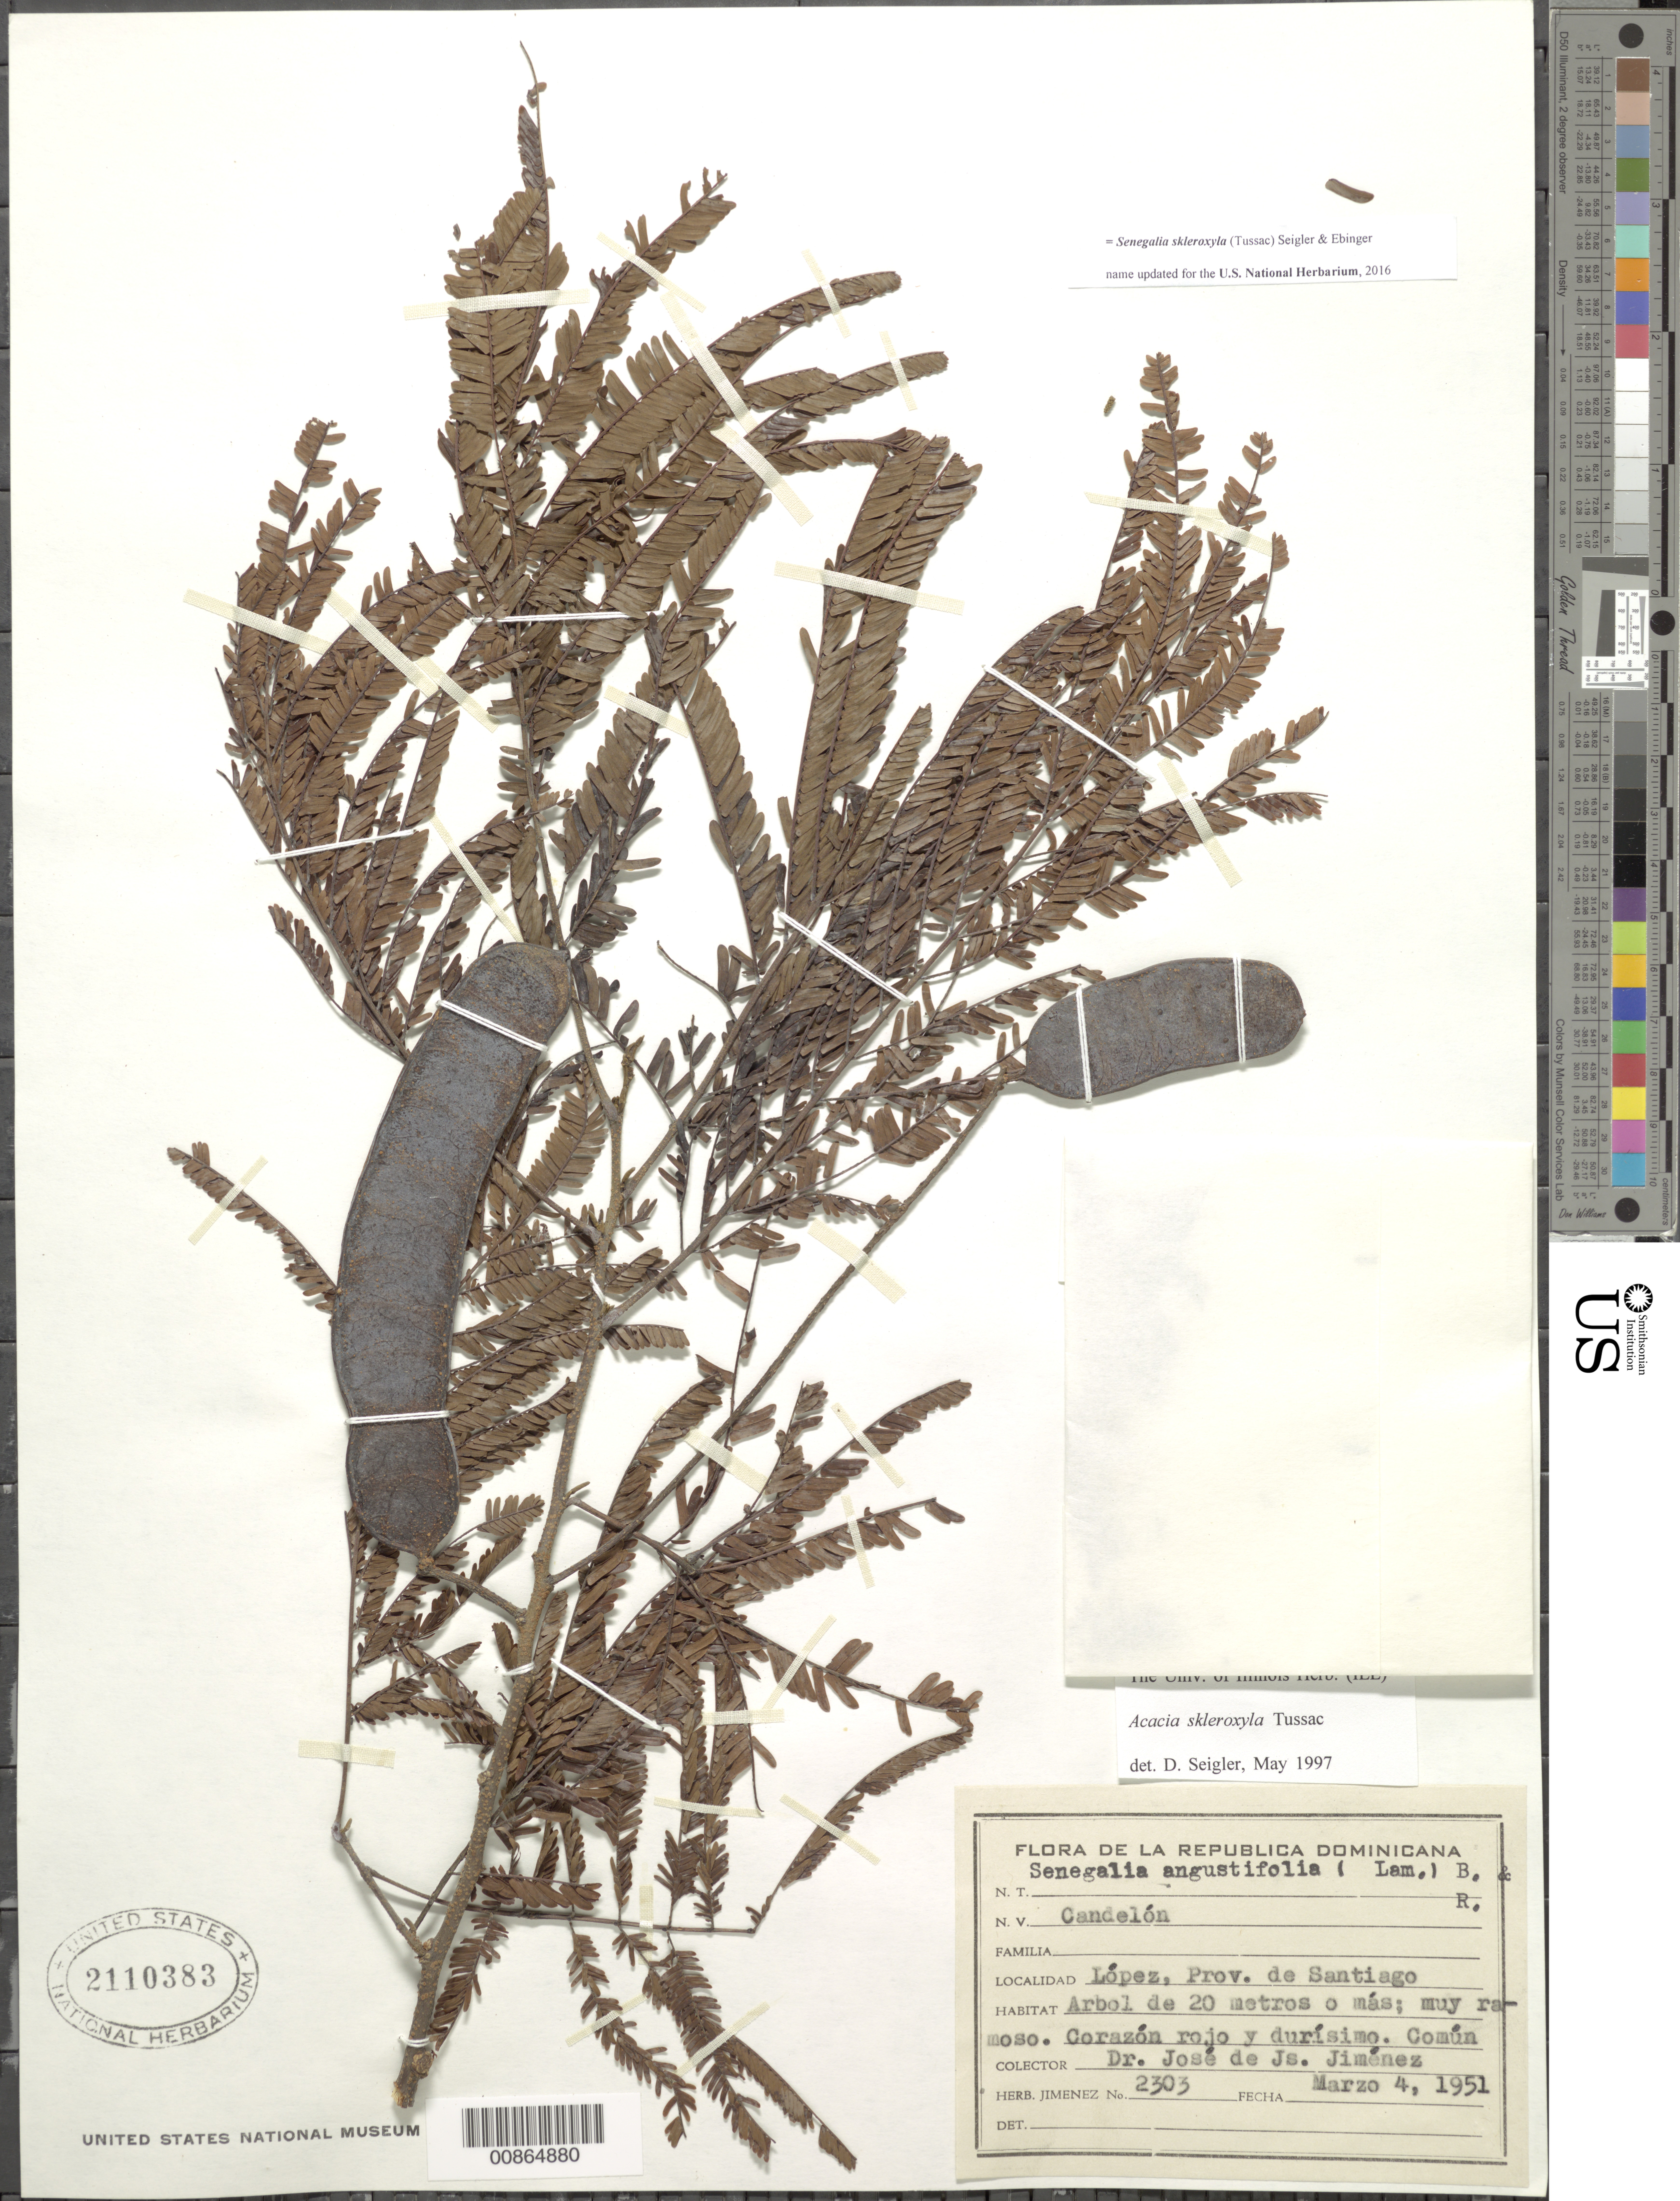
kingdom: Plantae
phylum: Tracheophyta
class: Magnoliopsida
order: Fabales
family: Fabaceae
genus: Parasenegalia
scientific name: Parasenegalia skleroxyla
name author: (Tussac) Seigler & Ebinger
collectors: J. J. Jiménez Almonte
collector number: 2303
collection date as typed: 04 Mar 1951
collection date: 1951-03-04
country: Dominican Republic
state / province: Santiago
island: Hispaniola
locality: López.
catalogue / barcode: US 2110383